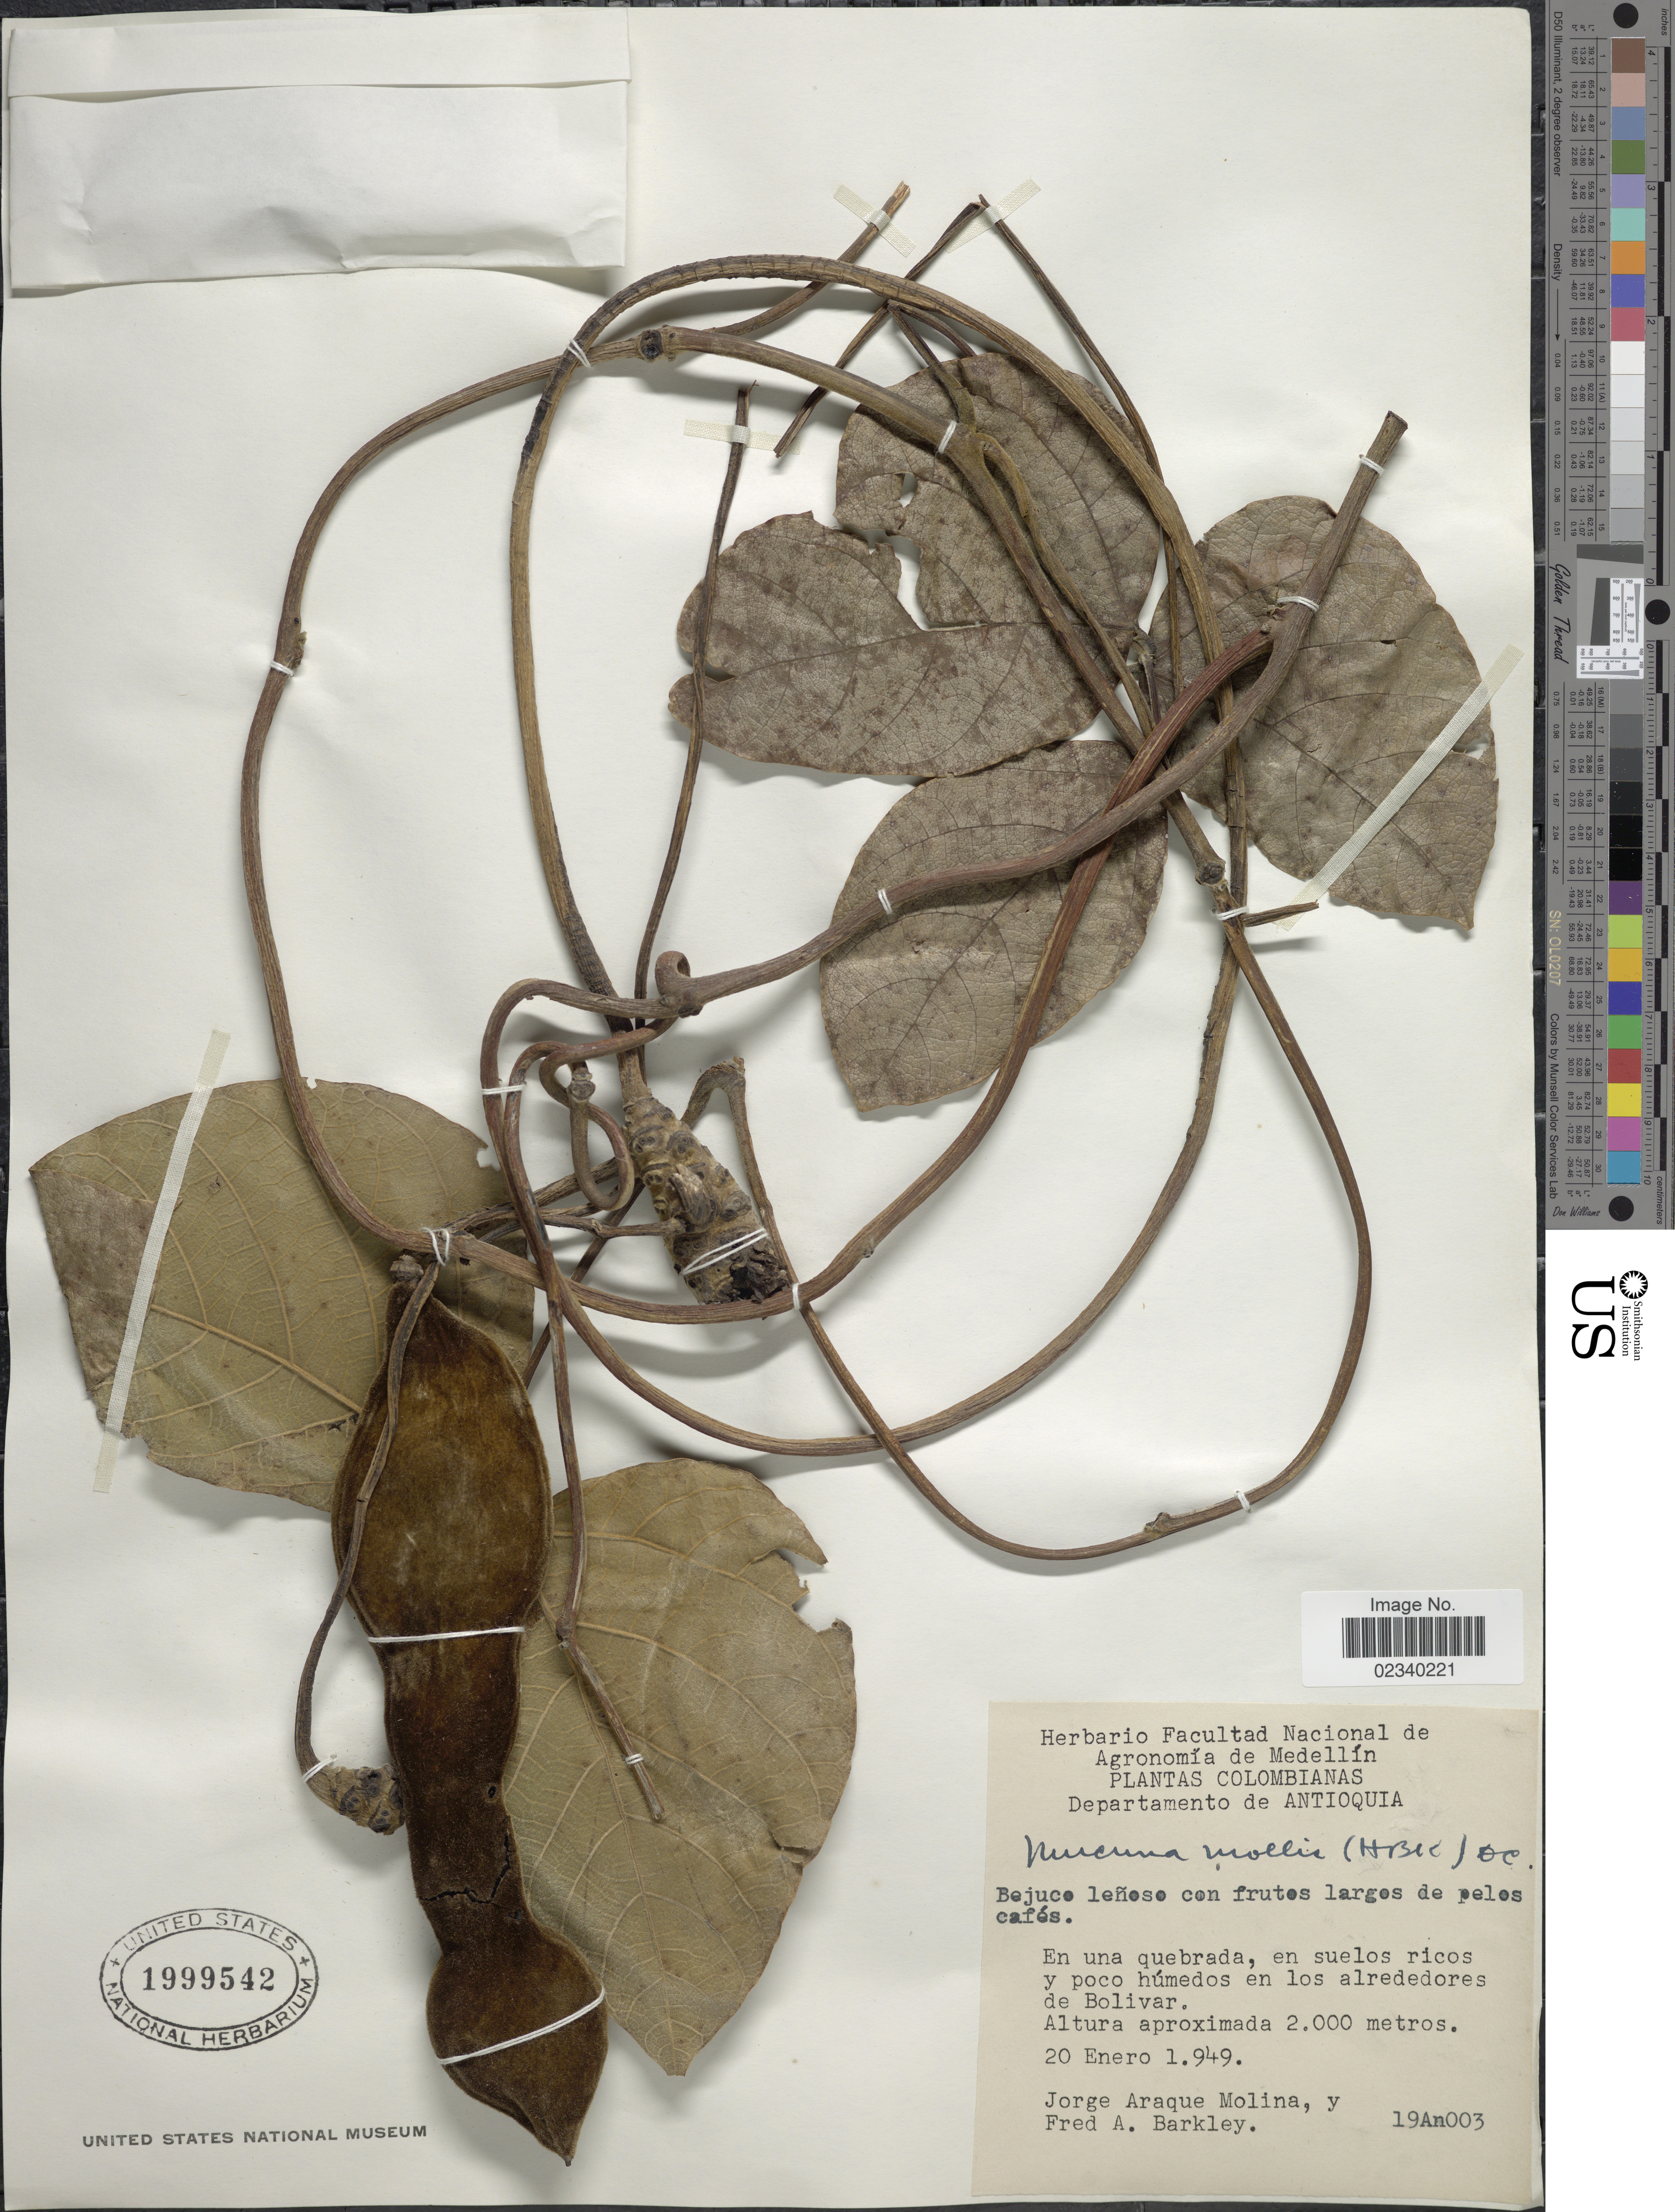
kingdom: Plantae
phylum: Tracheophyta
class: Magnoliopsida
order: Fabales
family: Fabaceae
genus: Mucuna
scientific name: Mucuna mollis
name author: (Kunth) DC.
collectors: J. A. Molina & F. A. Barkley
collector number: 19An003?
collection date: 1949-01-20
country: Colombia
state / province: Antioquia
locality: Departamento de Antioquia. En una quebrada, en suelos ricos y poco humedos en los alrededores de Bolivar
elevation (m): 2000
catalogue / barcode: US 1999542